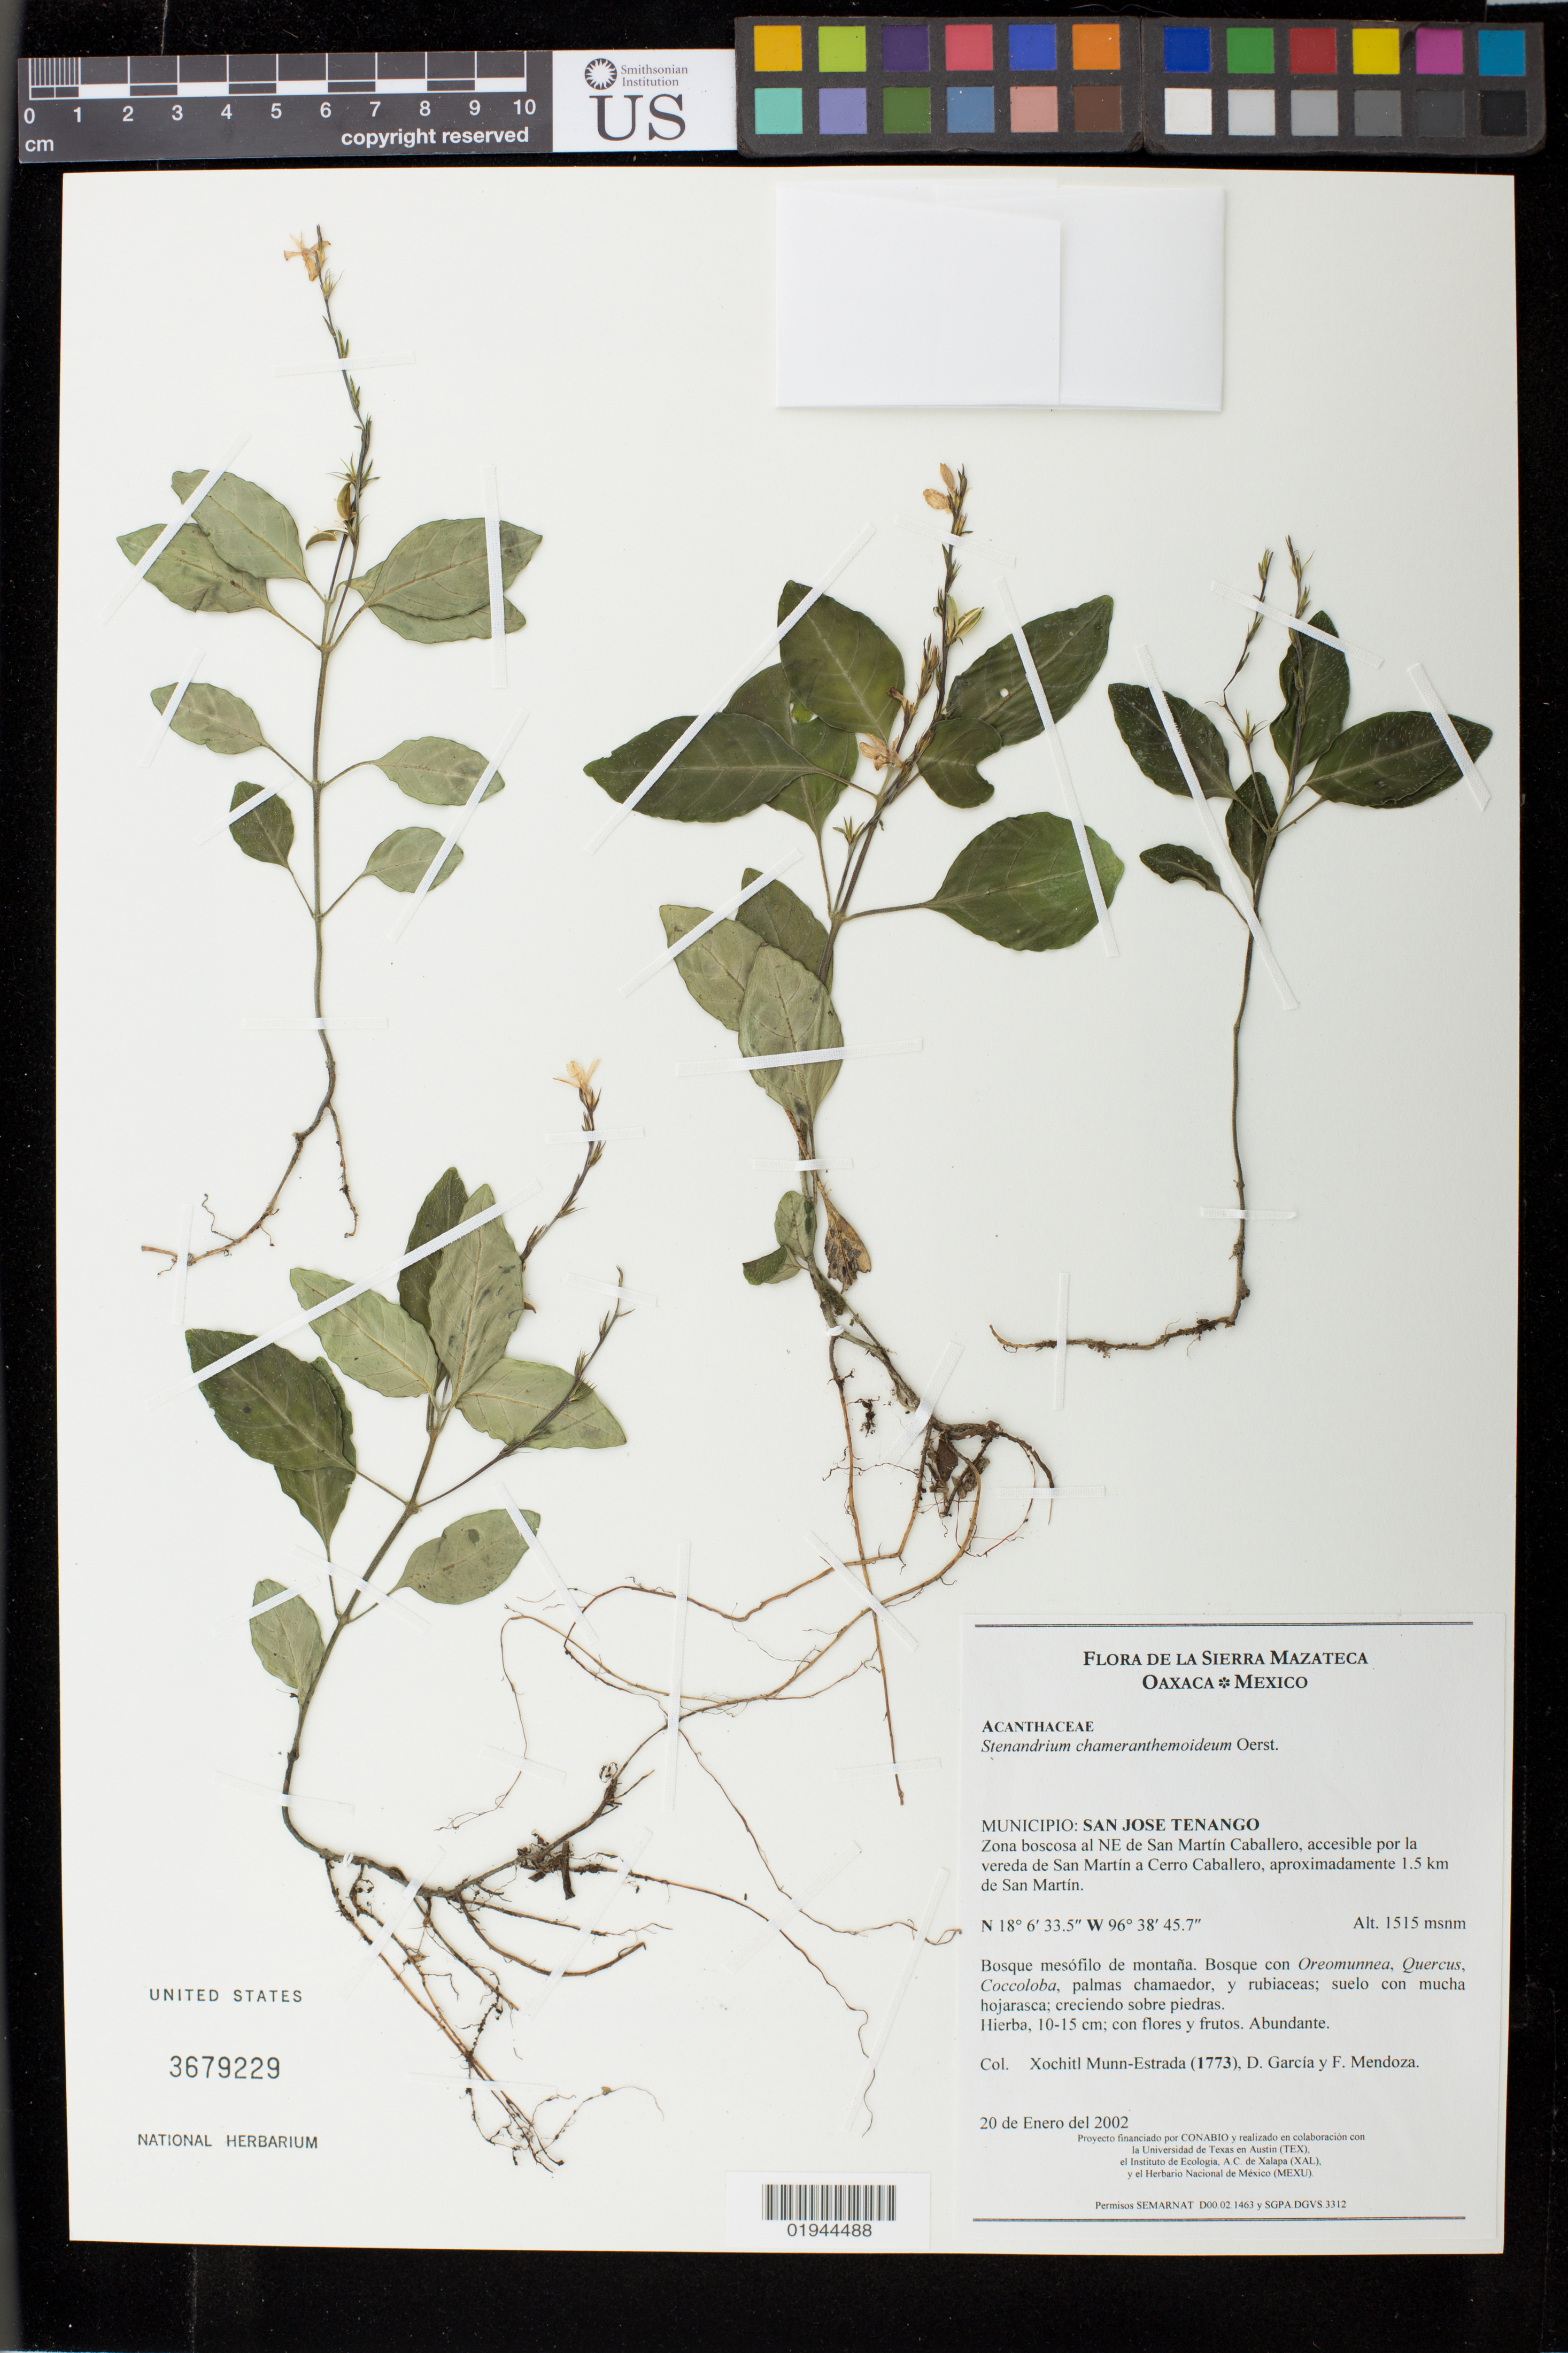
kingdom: Plantae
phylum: Tracheophyta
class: Magnoliopsida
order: Lamiales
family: Acanthaceae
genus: Stenandrium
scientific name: Stenandrium chameranthemoideum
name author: Oerst.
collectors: X. Munn-Estrada, D. García & F. Mendoza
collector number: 1773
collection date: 2002-01-20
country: Mexico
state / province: Oaxaca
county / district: San Jose Tenango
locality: Zona boscosa al NE de San Martin Caballero, accesible por la vereda de San Martin a Cerro Caballero, aproximadamente 1.5 km de San Martin.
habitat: Bosque mesofilo de montana. Suelo con mucha hojarasca; creciendo sobre piedras.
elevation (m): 1515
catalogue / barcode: US 3679229